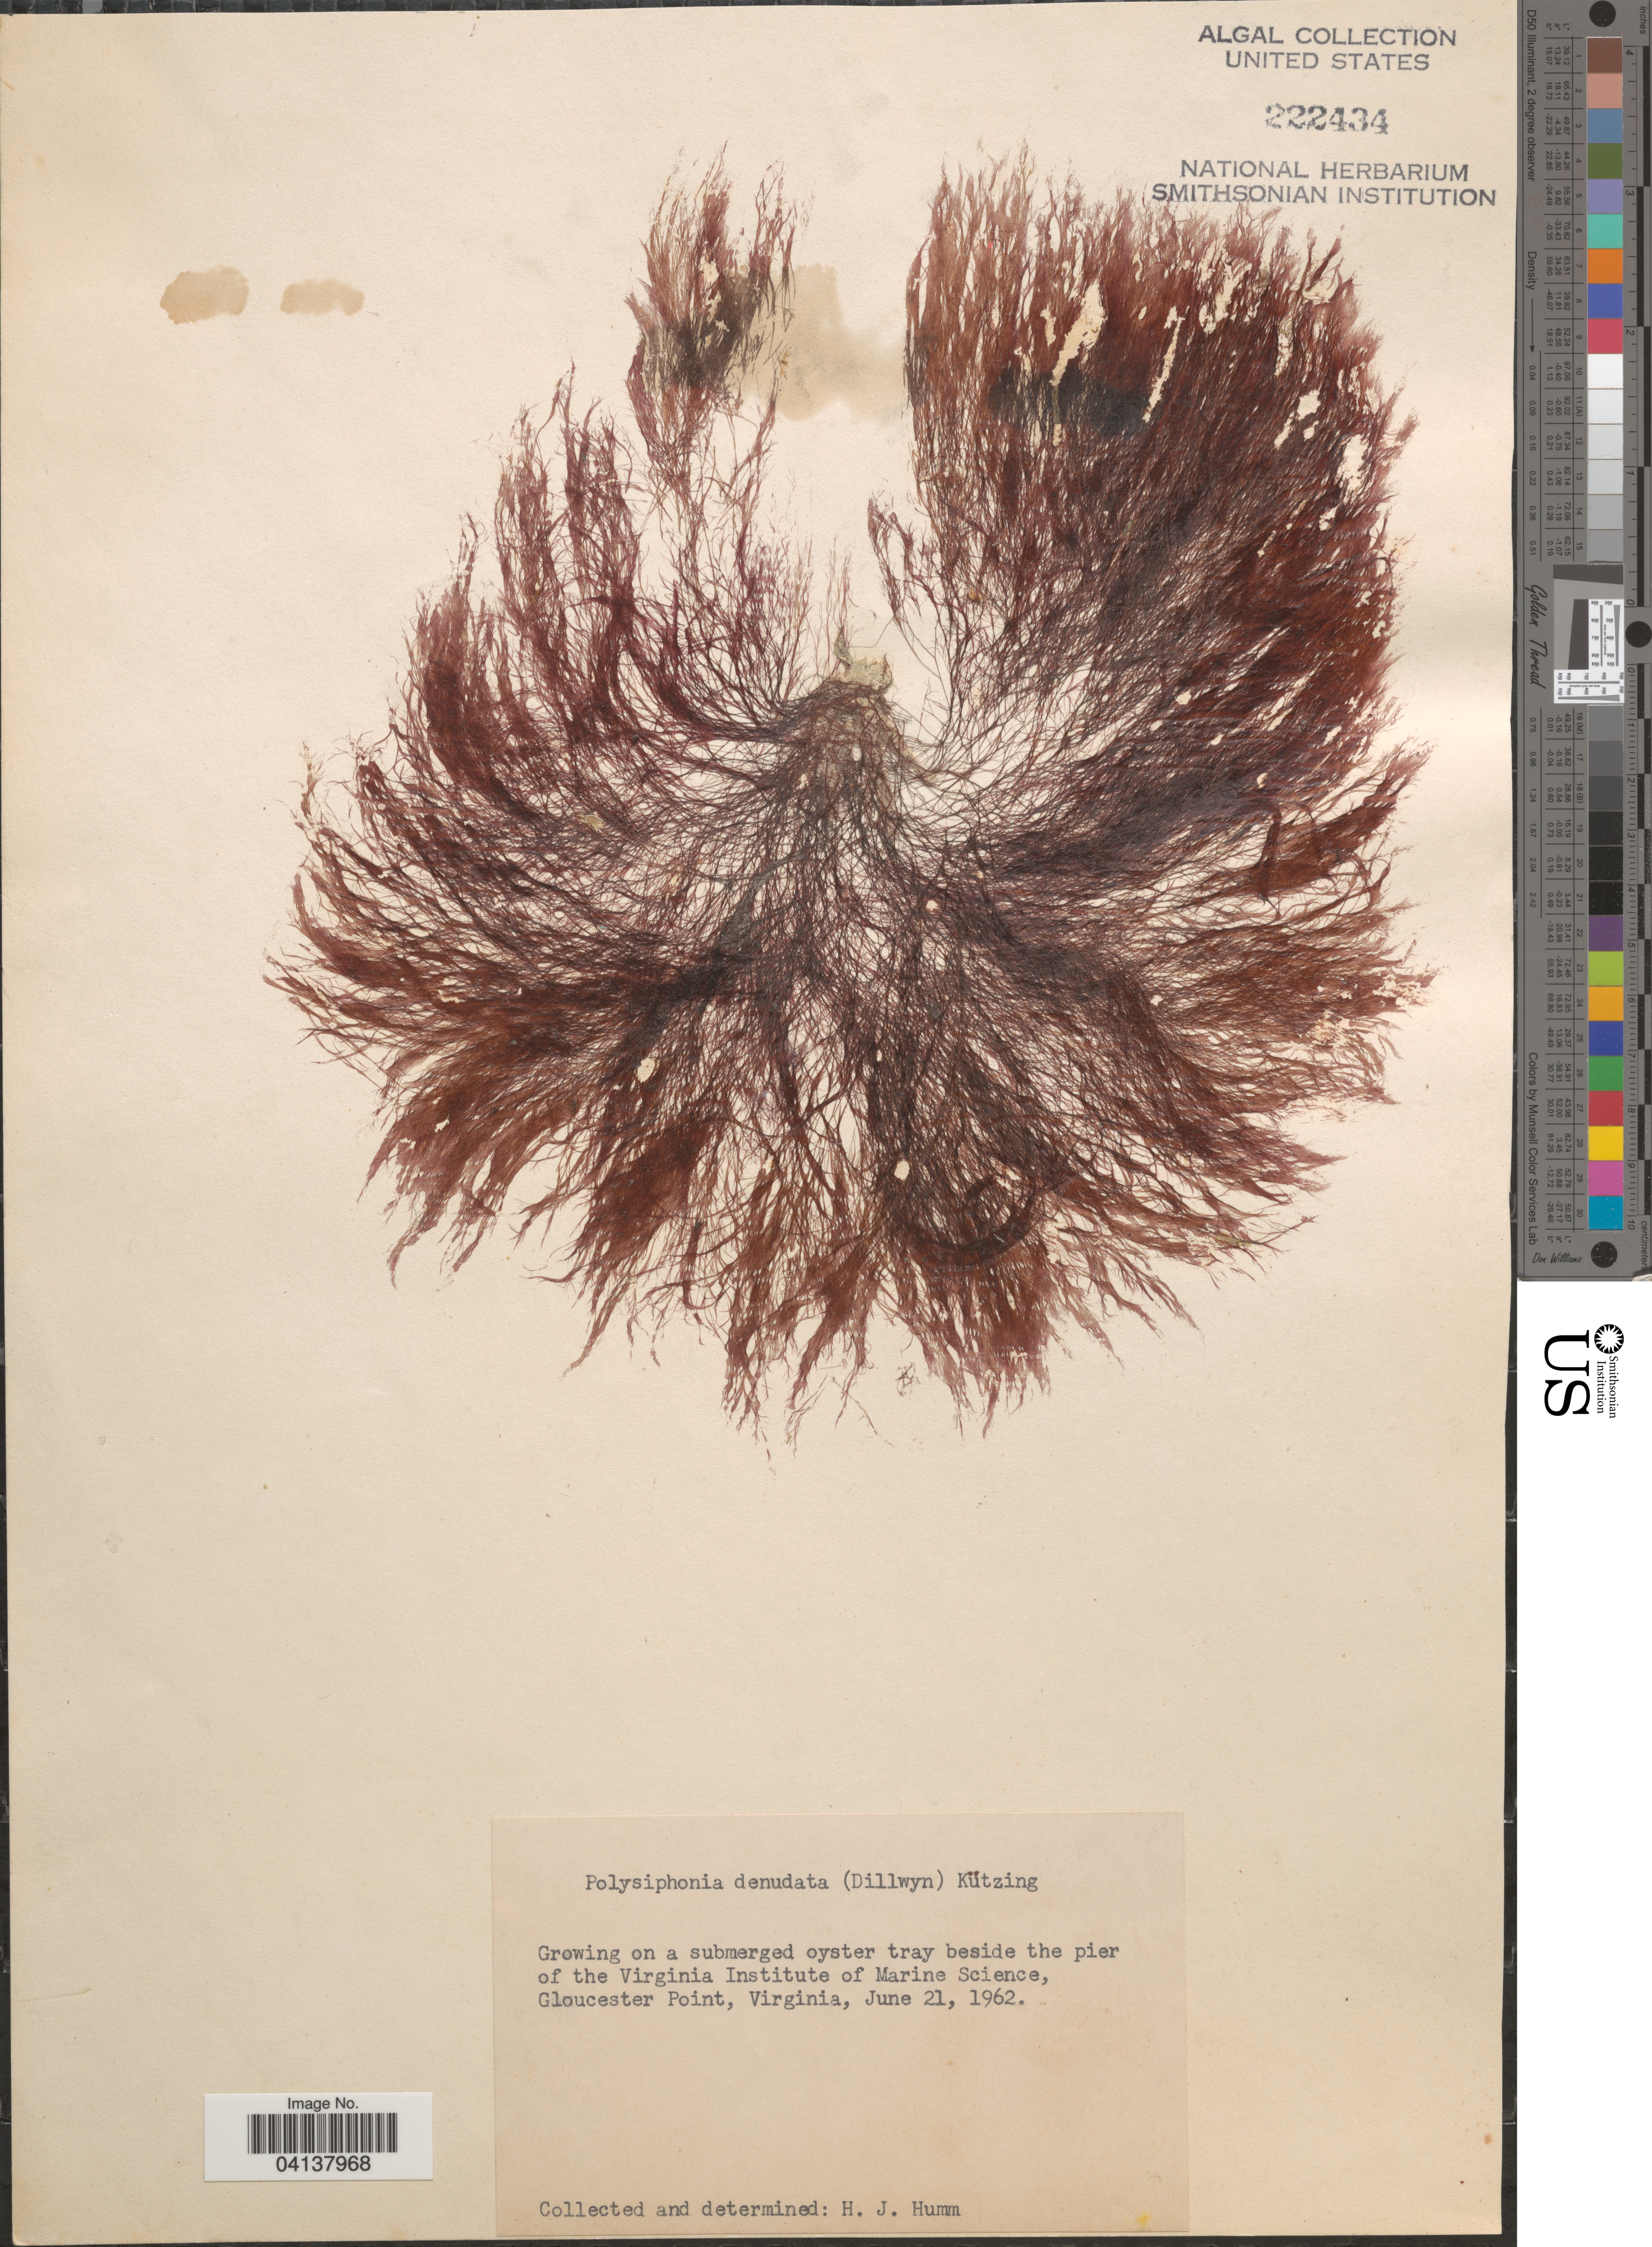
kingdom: Plantae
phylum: Rhodophyta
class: Florideophyceae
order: Ceramiales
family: Rhodomelaceae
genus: Carradoriella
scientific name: Carradoriella denudata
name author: (Dillwyn) Savoie & G.W. Saunders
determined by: Algae name updating Project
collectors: H. J. Humm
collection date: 1962-06-21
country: United States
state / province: Virginia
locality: Growing on a submerged oyster tray beside the pier of the Virginia Institute of Marine Science, Gloucester Point.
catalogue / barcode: US 222434